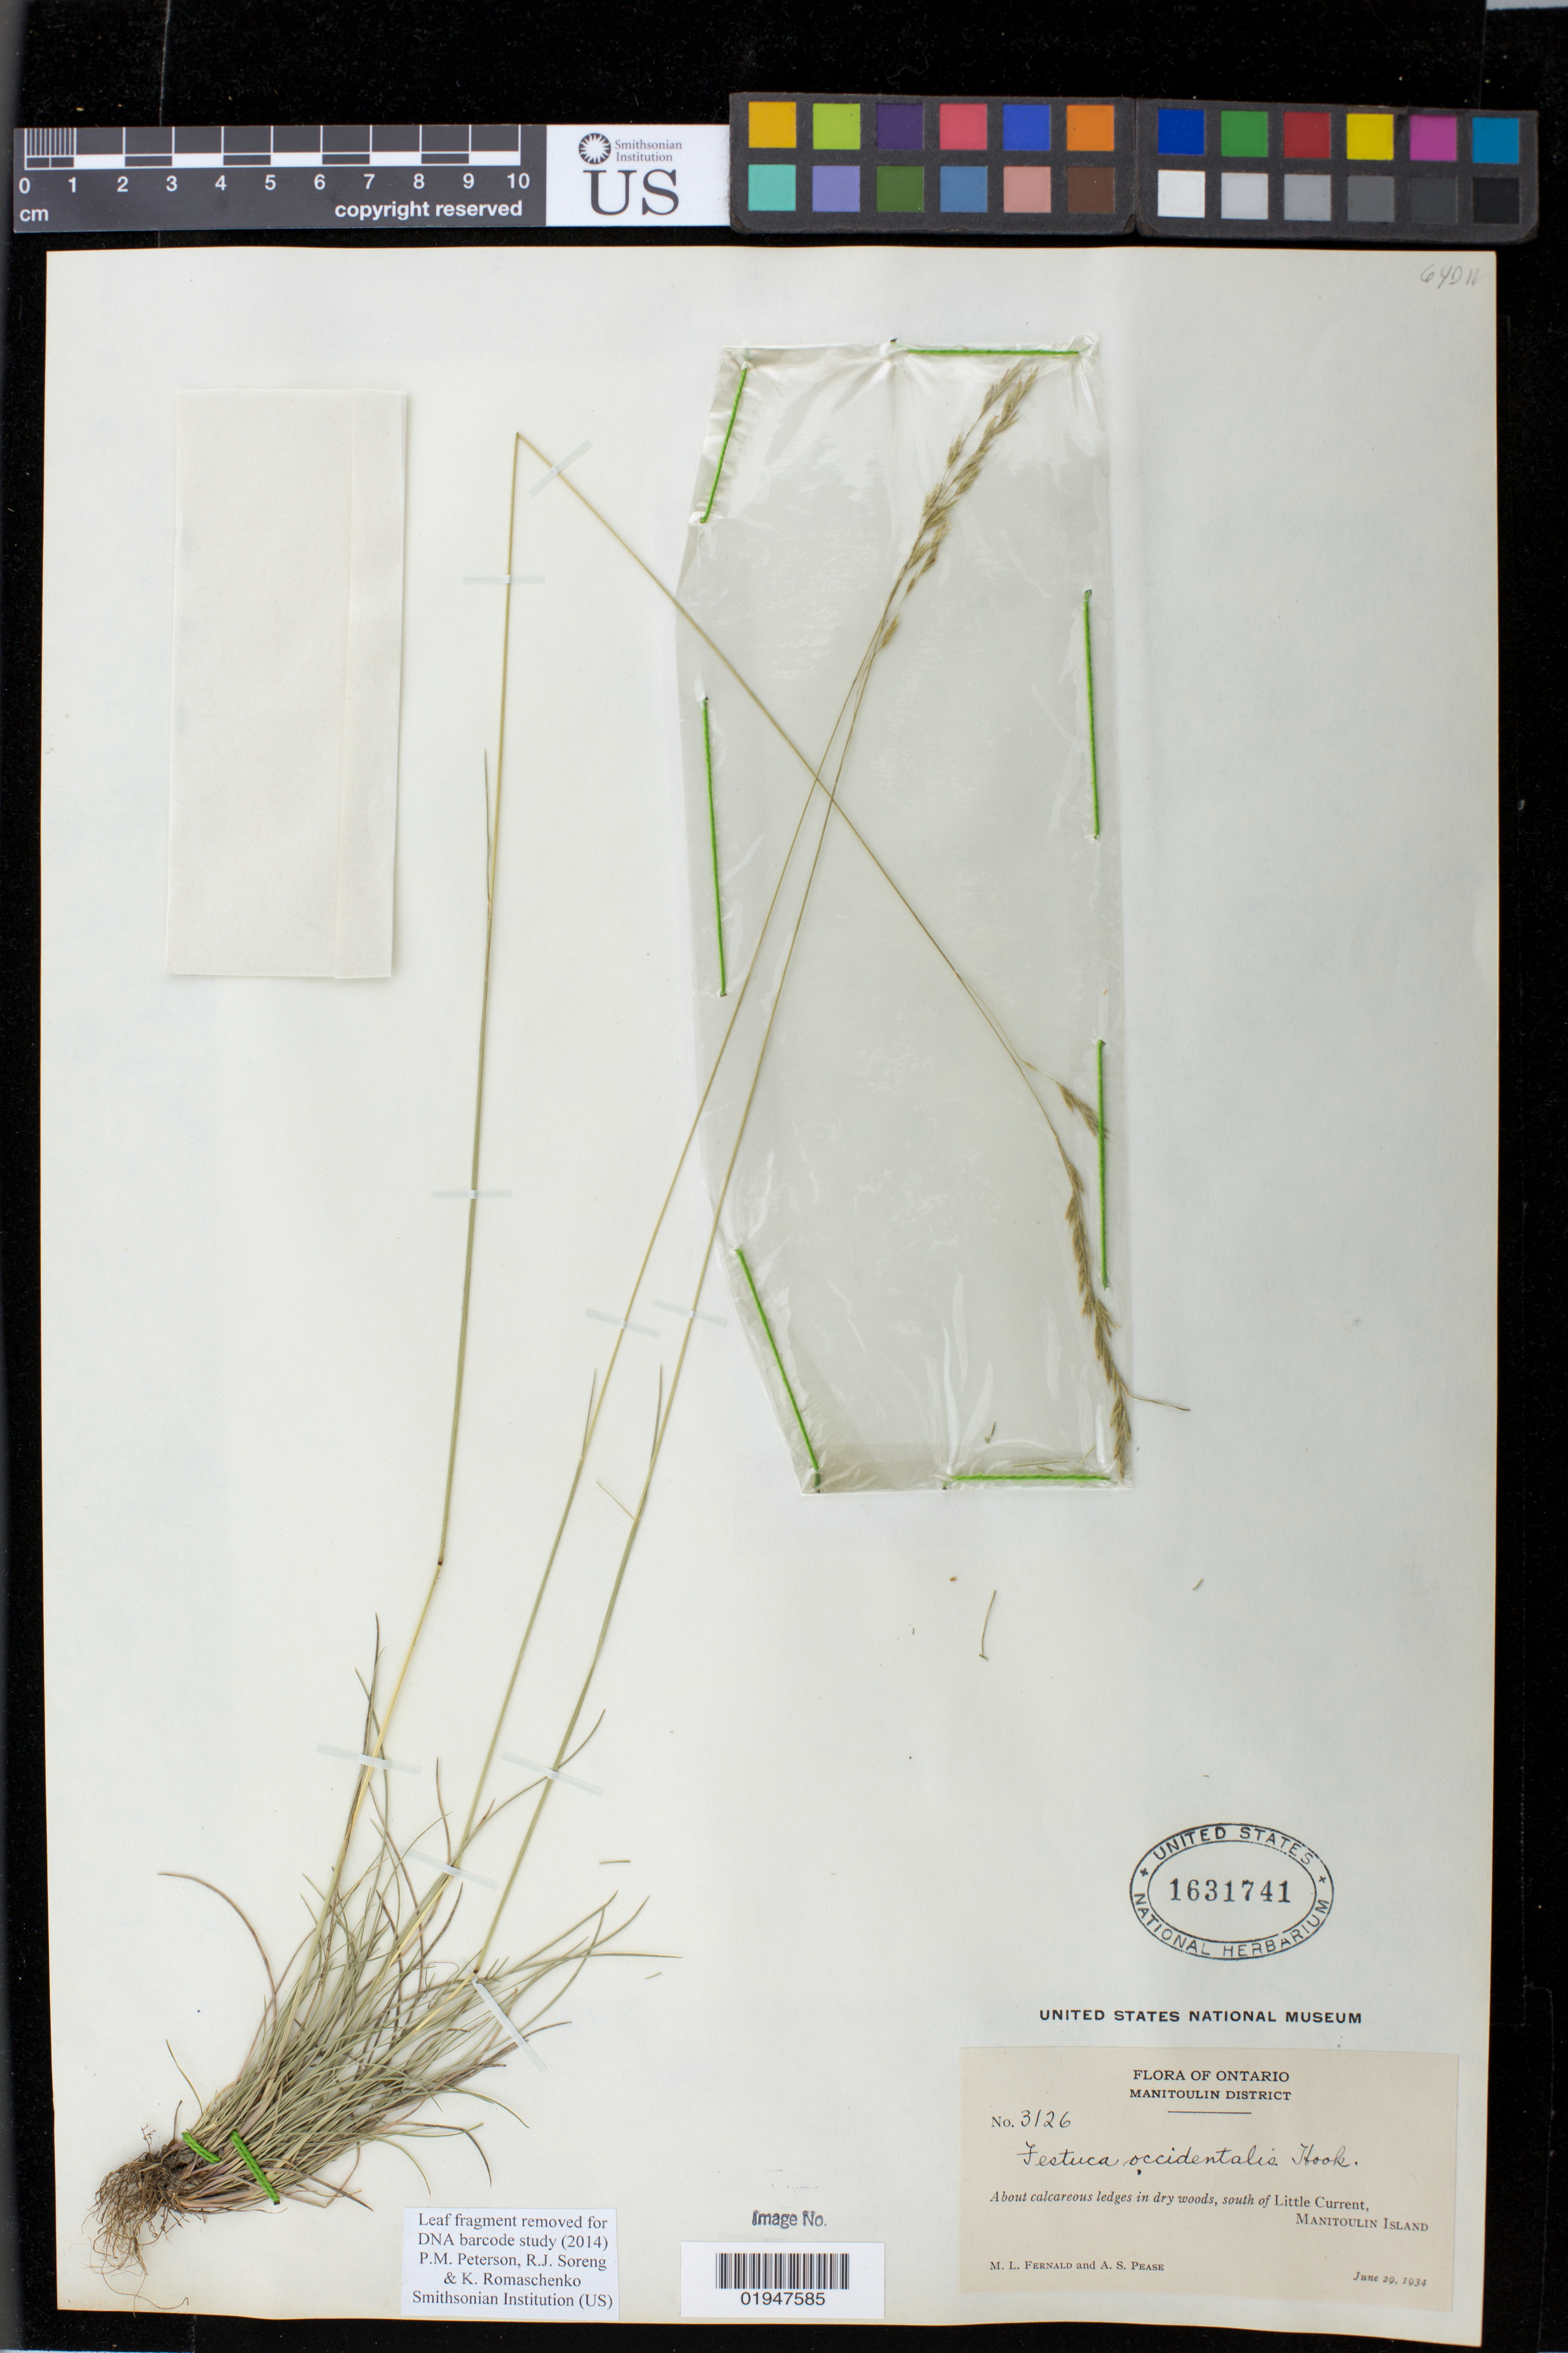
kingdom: Plantae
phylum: Tracheophyta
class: Liliopsida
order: Poales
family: Poaceae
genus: Festuca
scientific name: Festuca occidentalis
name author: Hook.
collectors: M. L. Fernald & A. S. Pease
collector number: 3126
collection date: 1934-06-29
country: Canada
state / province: Ontario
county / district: Manitoulin District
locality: south of Little Current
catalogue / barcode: US 1631741